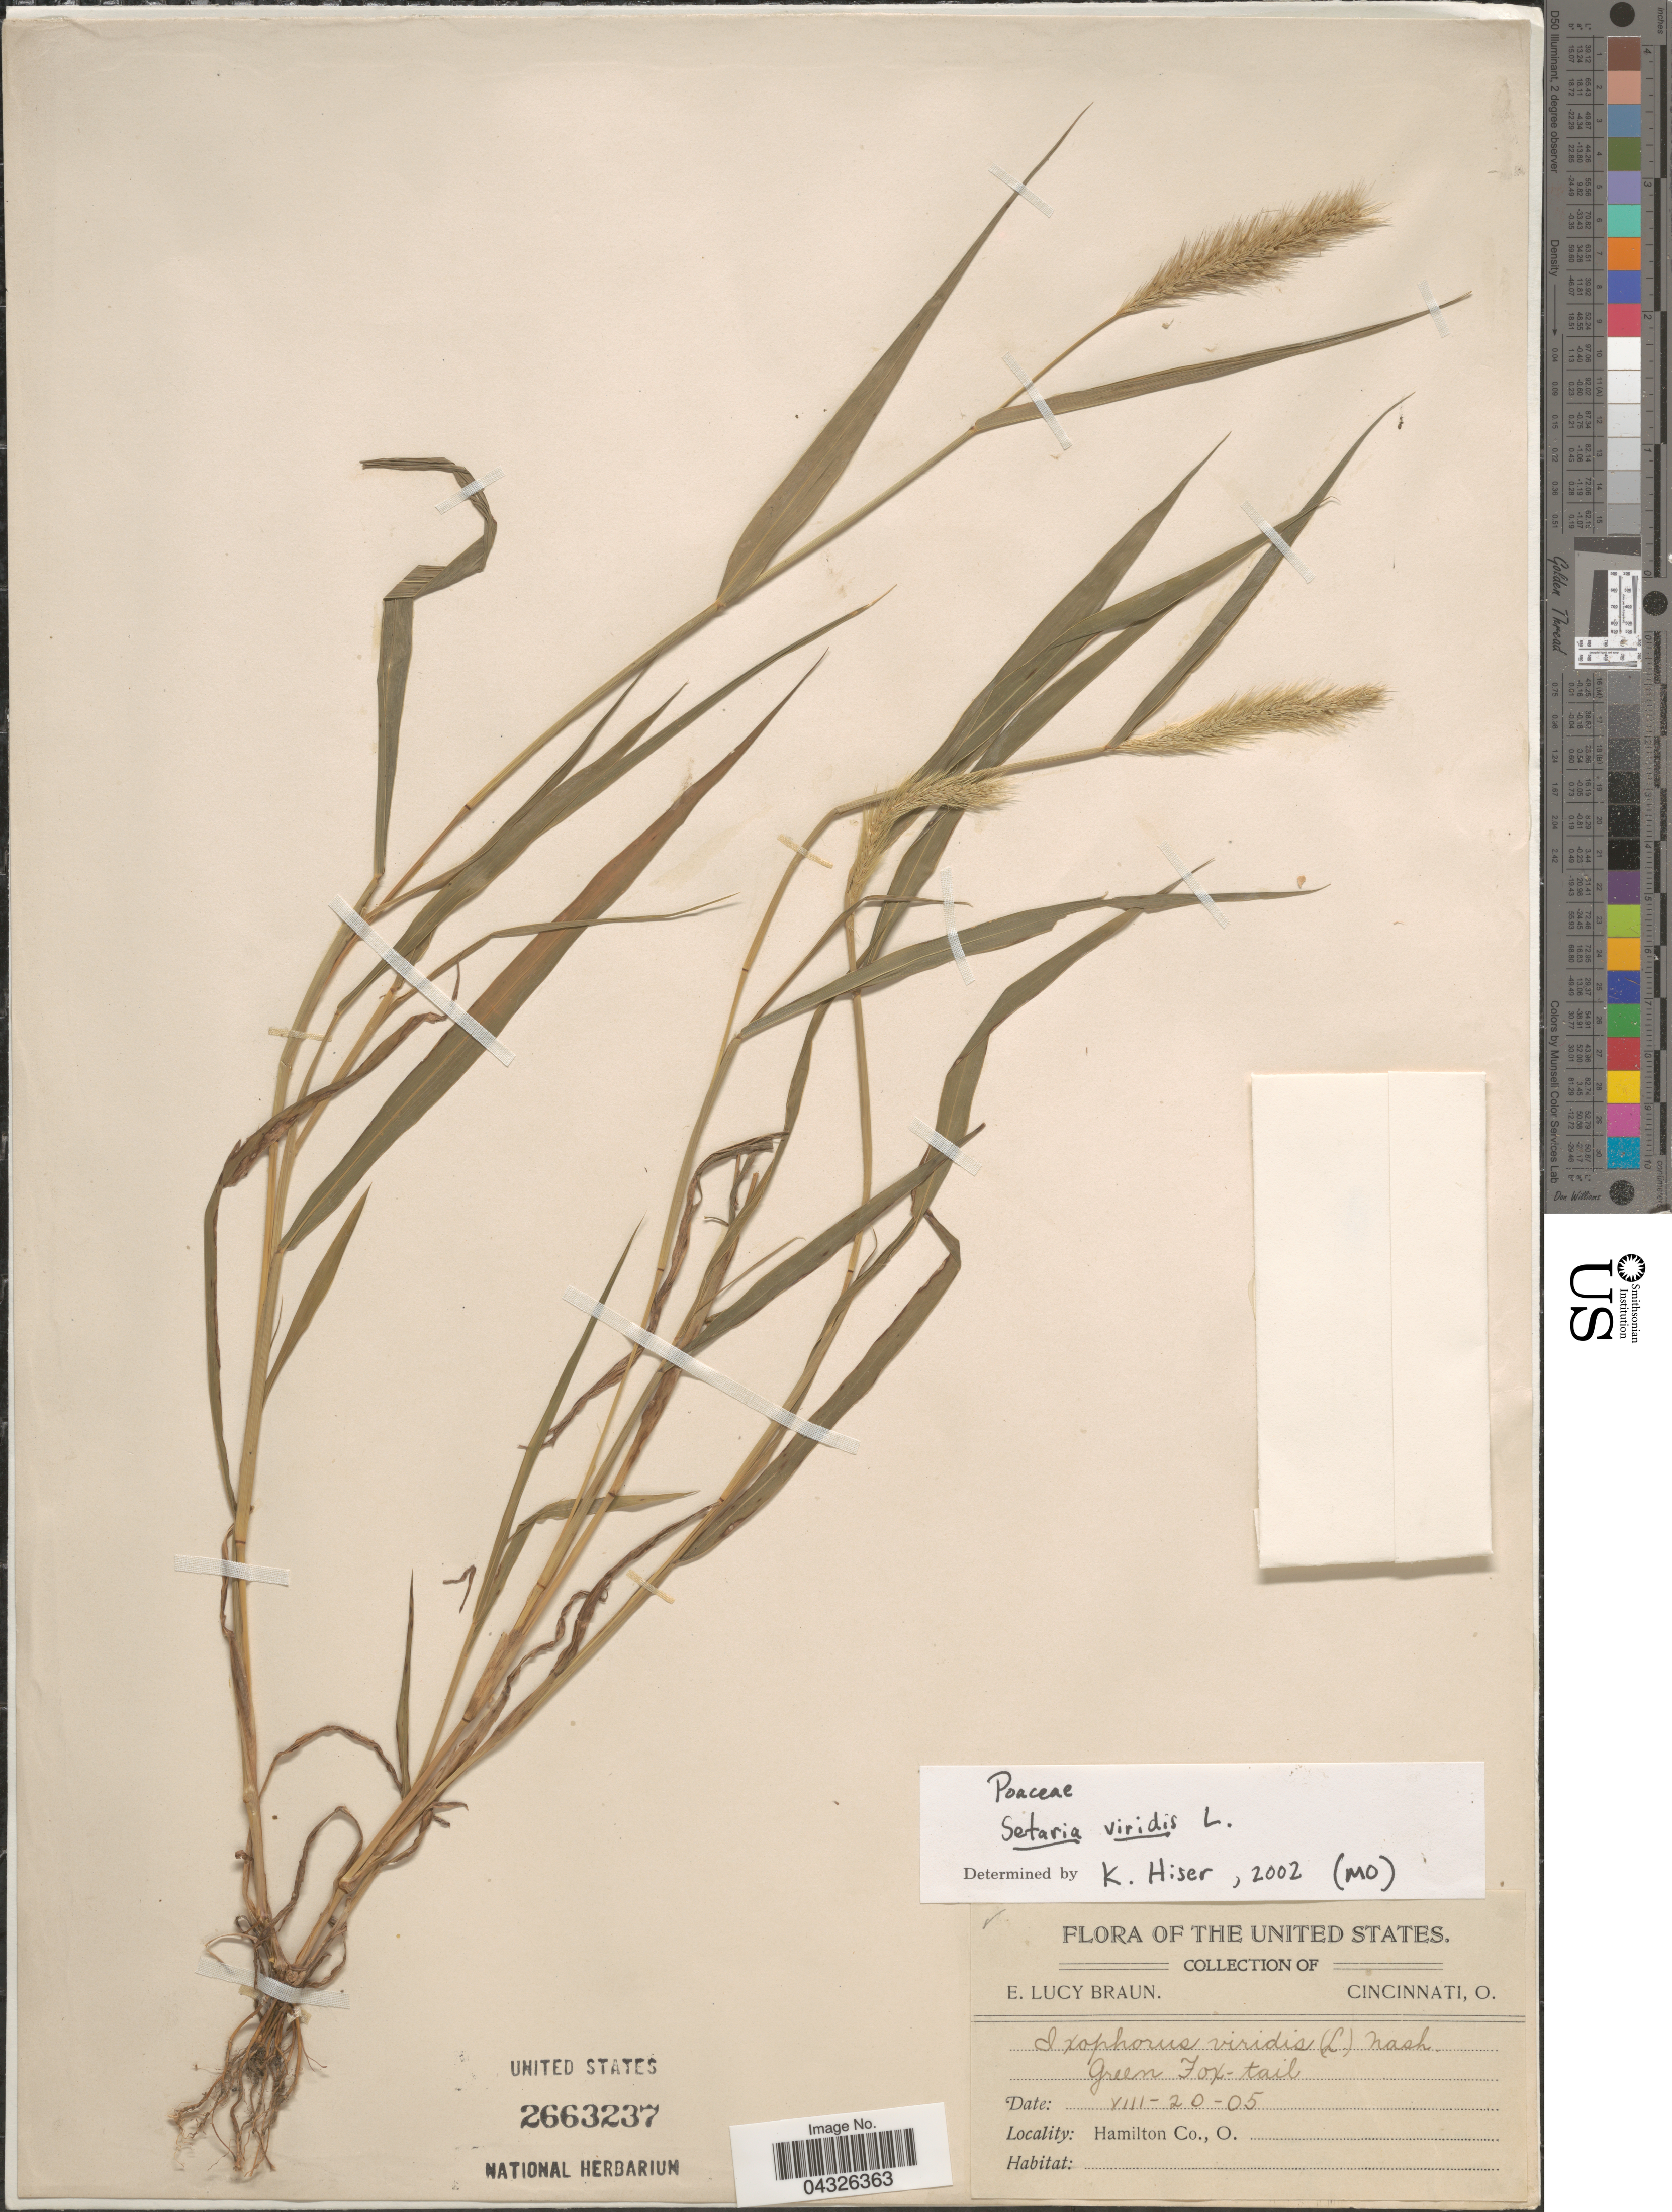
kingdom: Plantae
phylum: Tracheophyta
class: Liliopsida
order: Poales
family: Poaceae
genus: Setaria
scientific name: Setaria viridis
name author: (L.) P. Beauv.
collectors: E. L. Braun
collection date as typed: Transcribed d/m/y: 20/8/5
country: United States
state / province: Ohio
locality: Hamilton Co.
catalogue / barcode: US 2663237